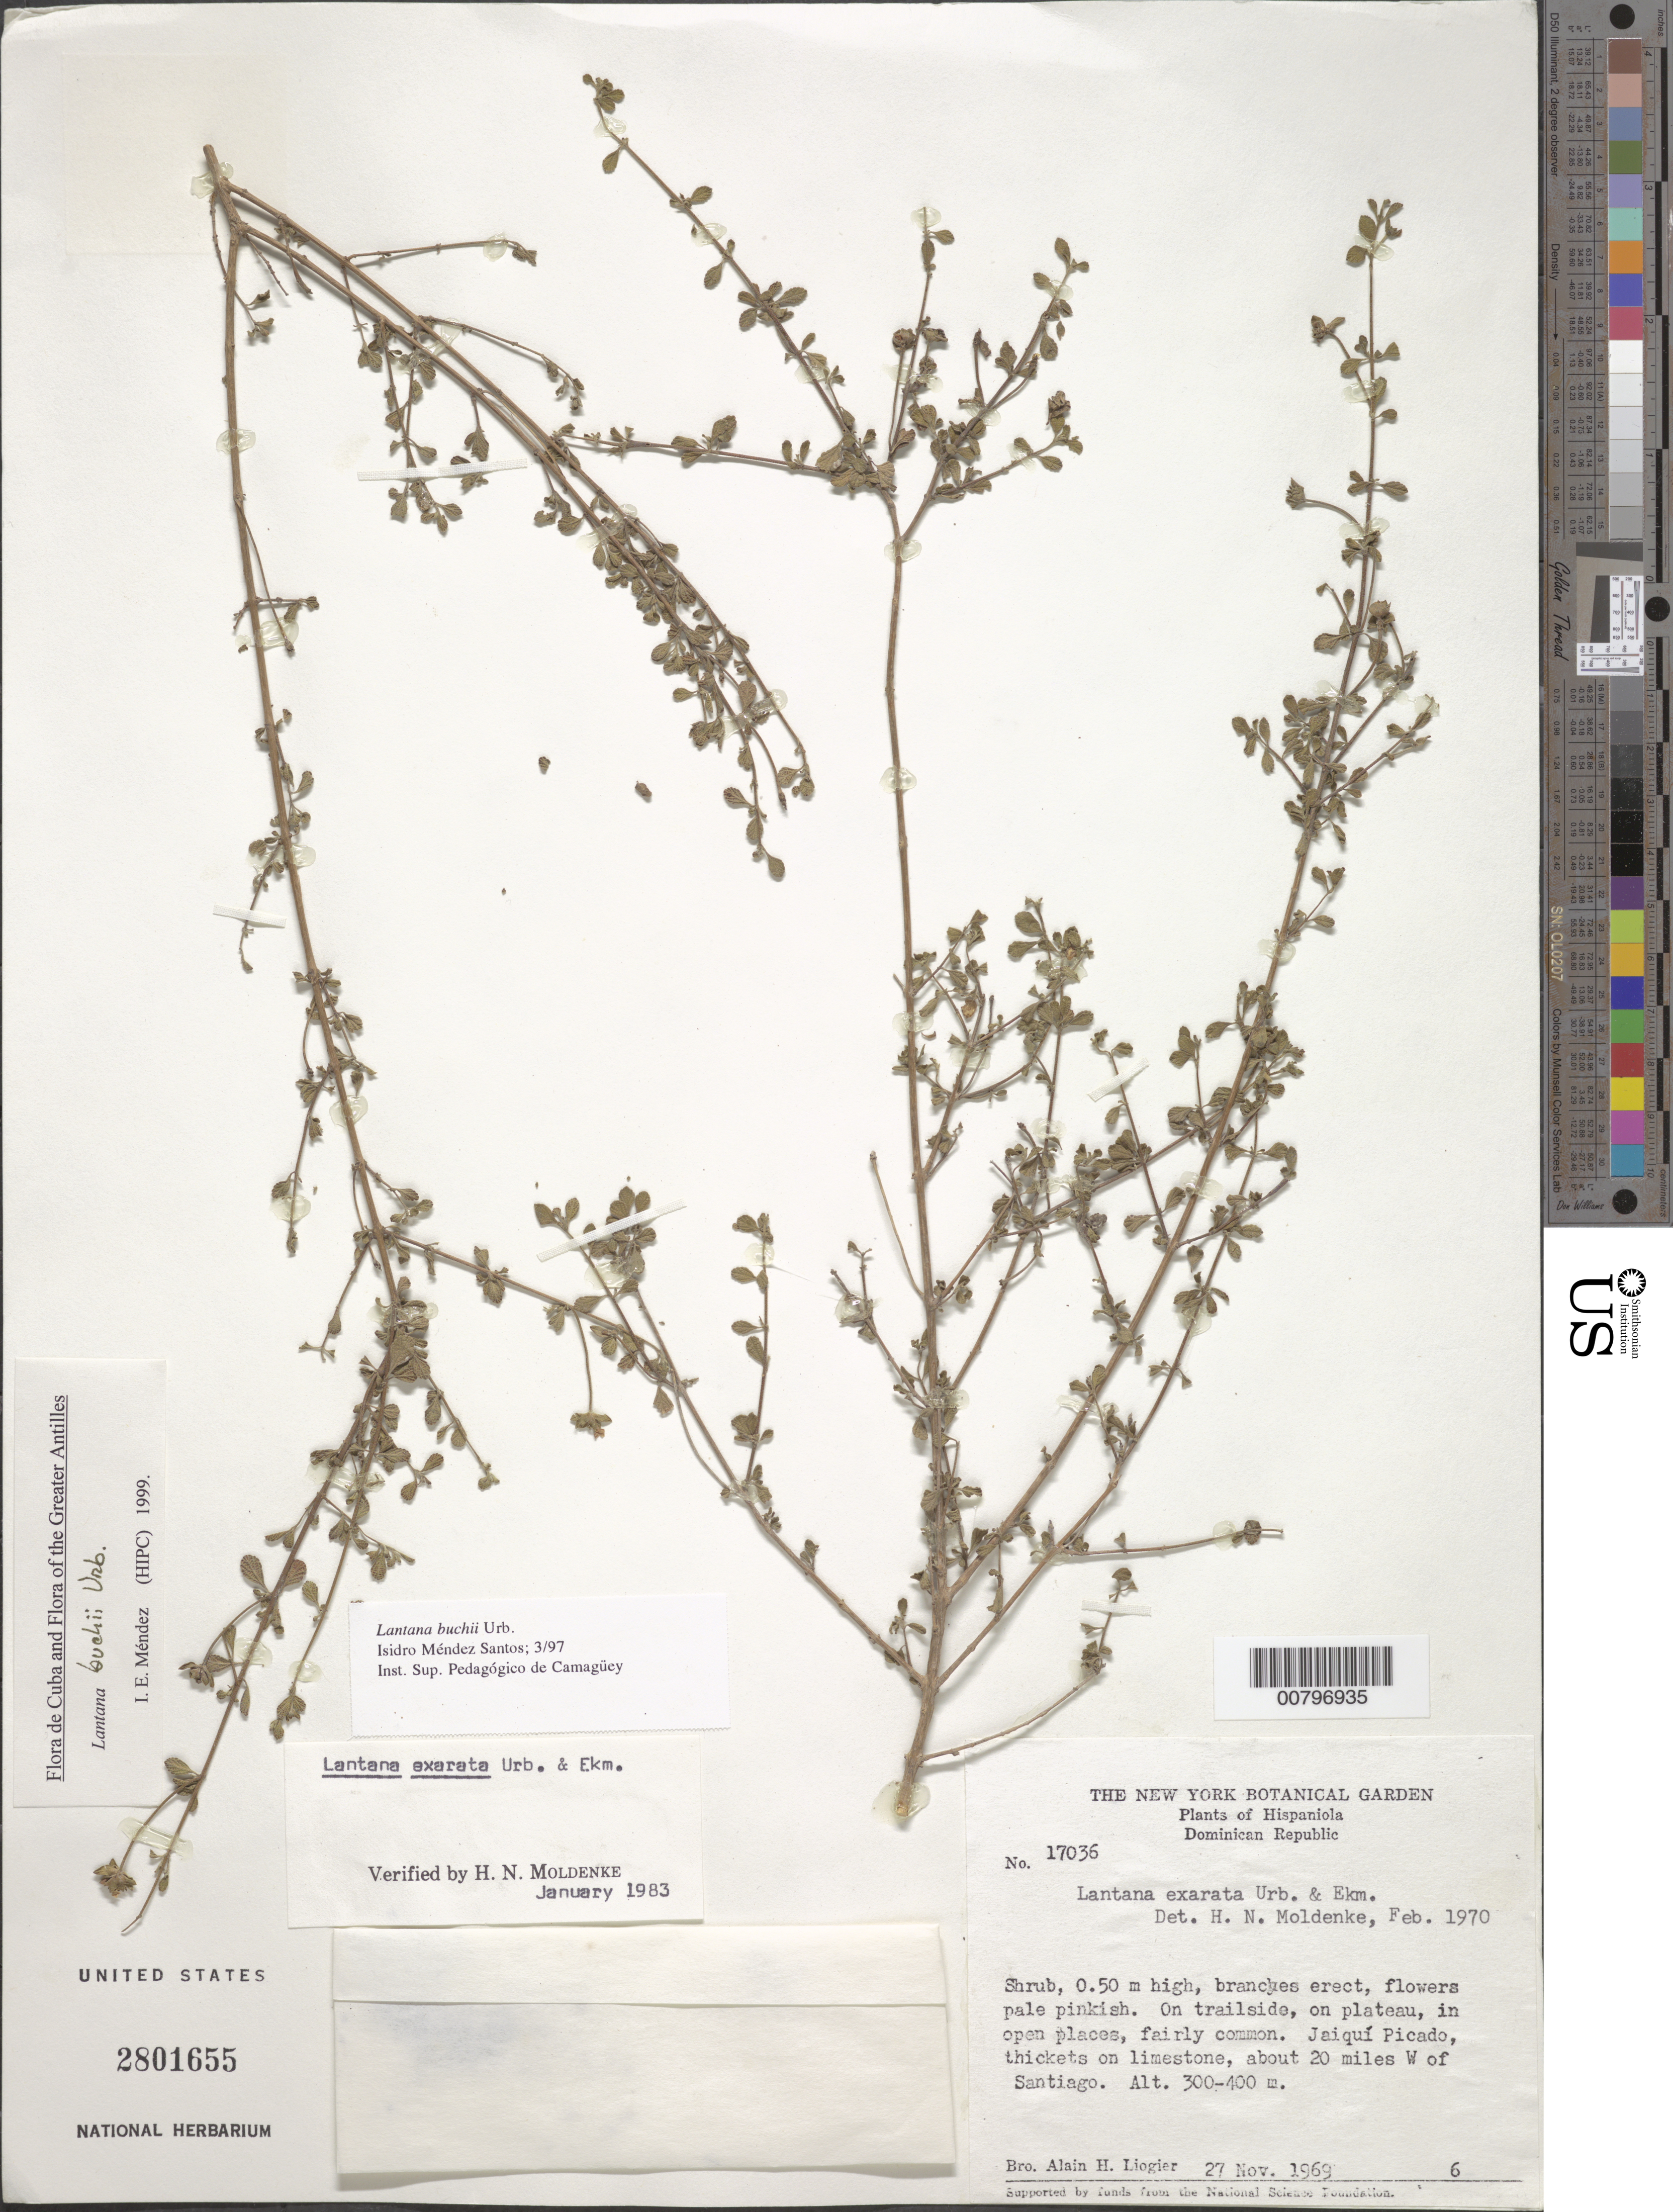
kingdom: Plantae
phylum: Tracheophyta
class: Magnoliopsida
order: Lamiales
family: Verbenaceae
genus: Lantana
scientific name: Lantana buchii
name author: Urb.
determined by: Méndez, Isidro E., (HIPC)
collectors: A. H. Liogier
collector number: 17036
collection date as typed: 27 Jul 1949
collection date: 1949-07-27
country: Dominican Republic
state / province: Santiago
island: Hispaniola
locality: On plateau. Jaiquí Picado, about 20 miles W of Santiago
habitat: In thickets on limestone on trailside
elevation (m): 300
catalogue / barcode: US 2801655